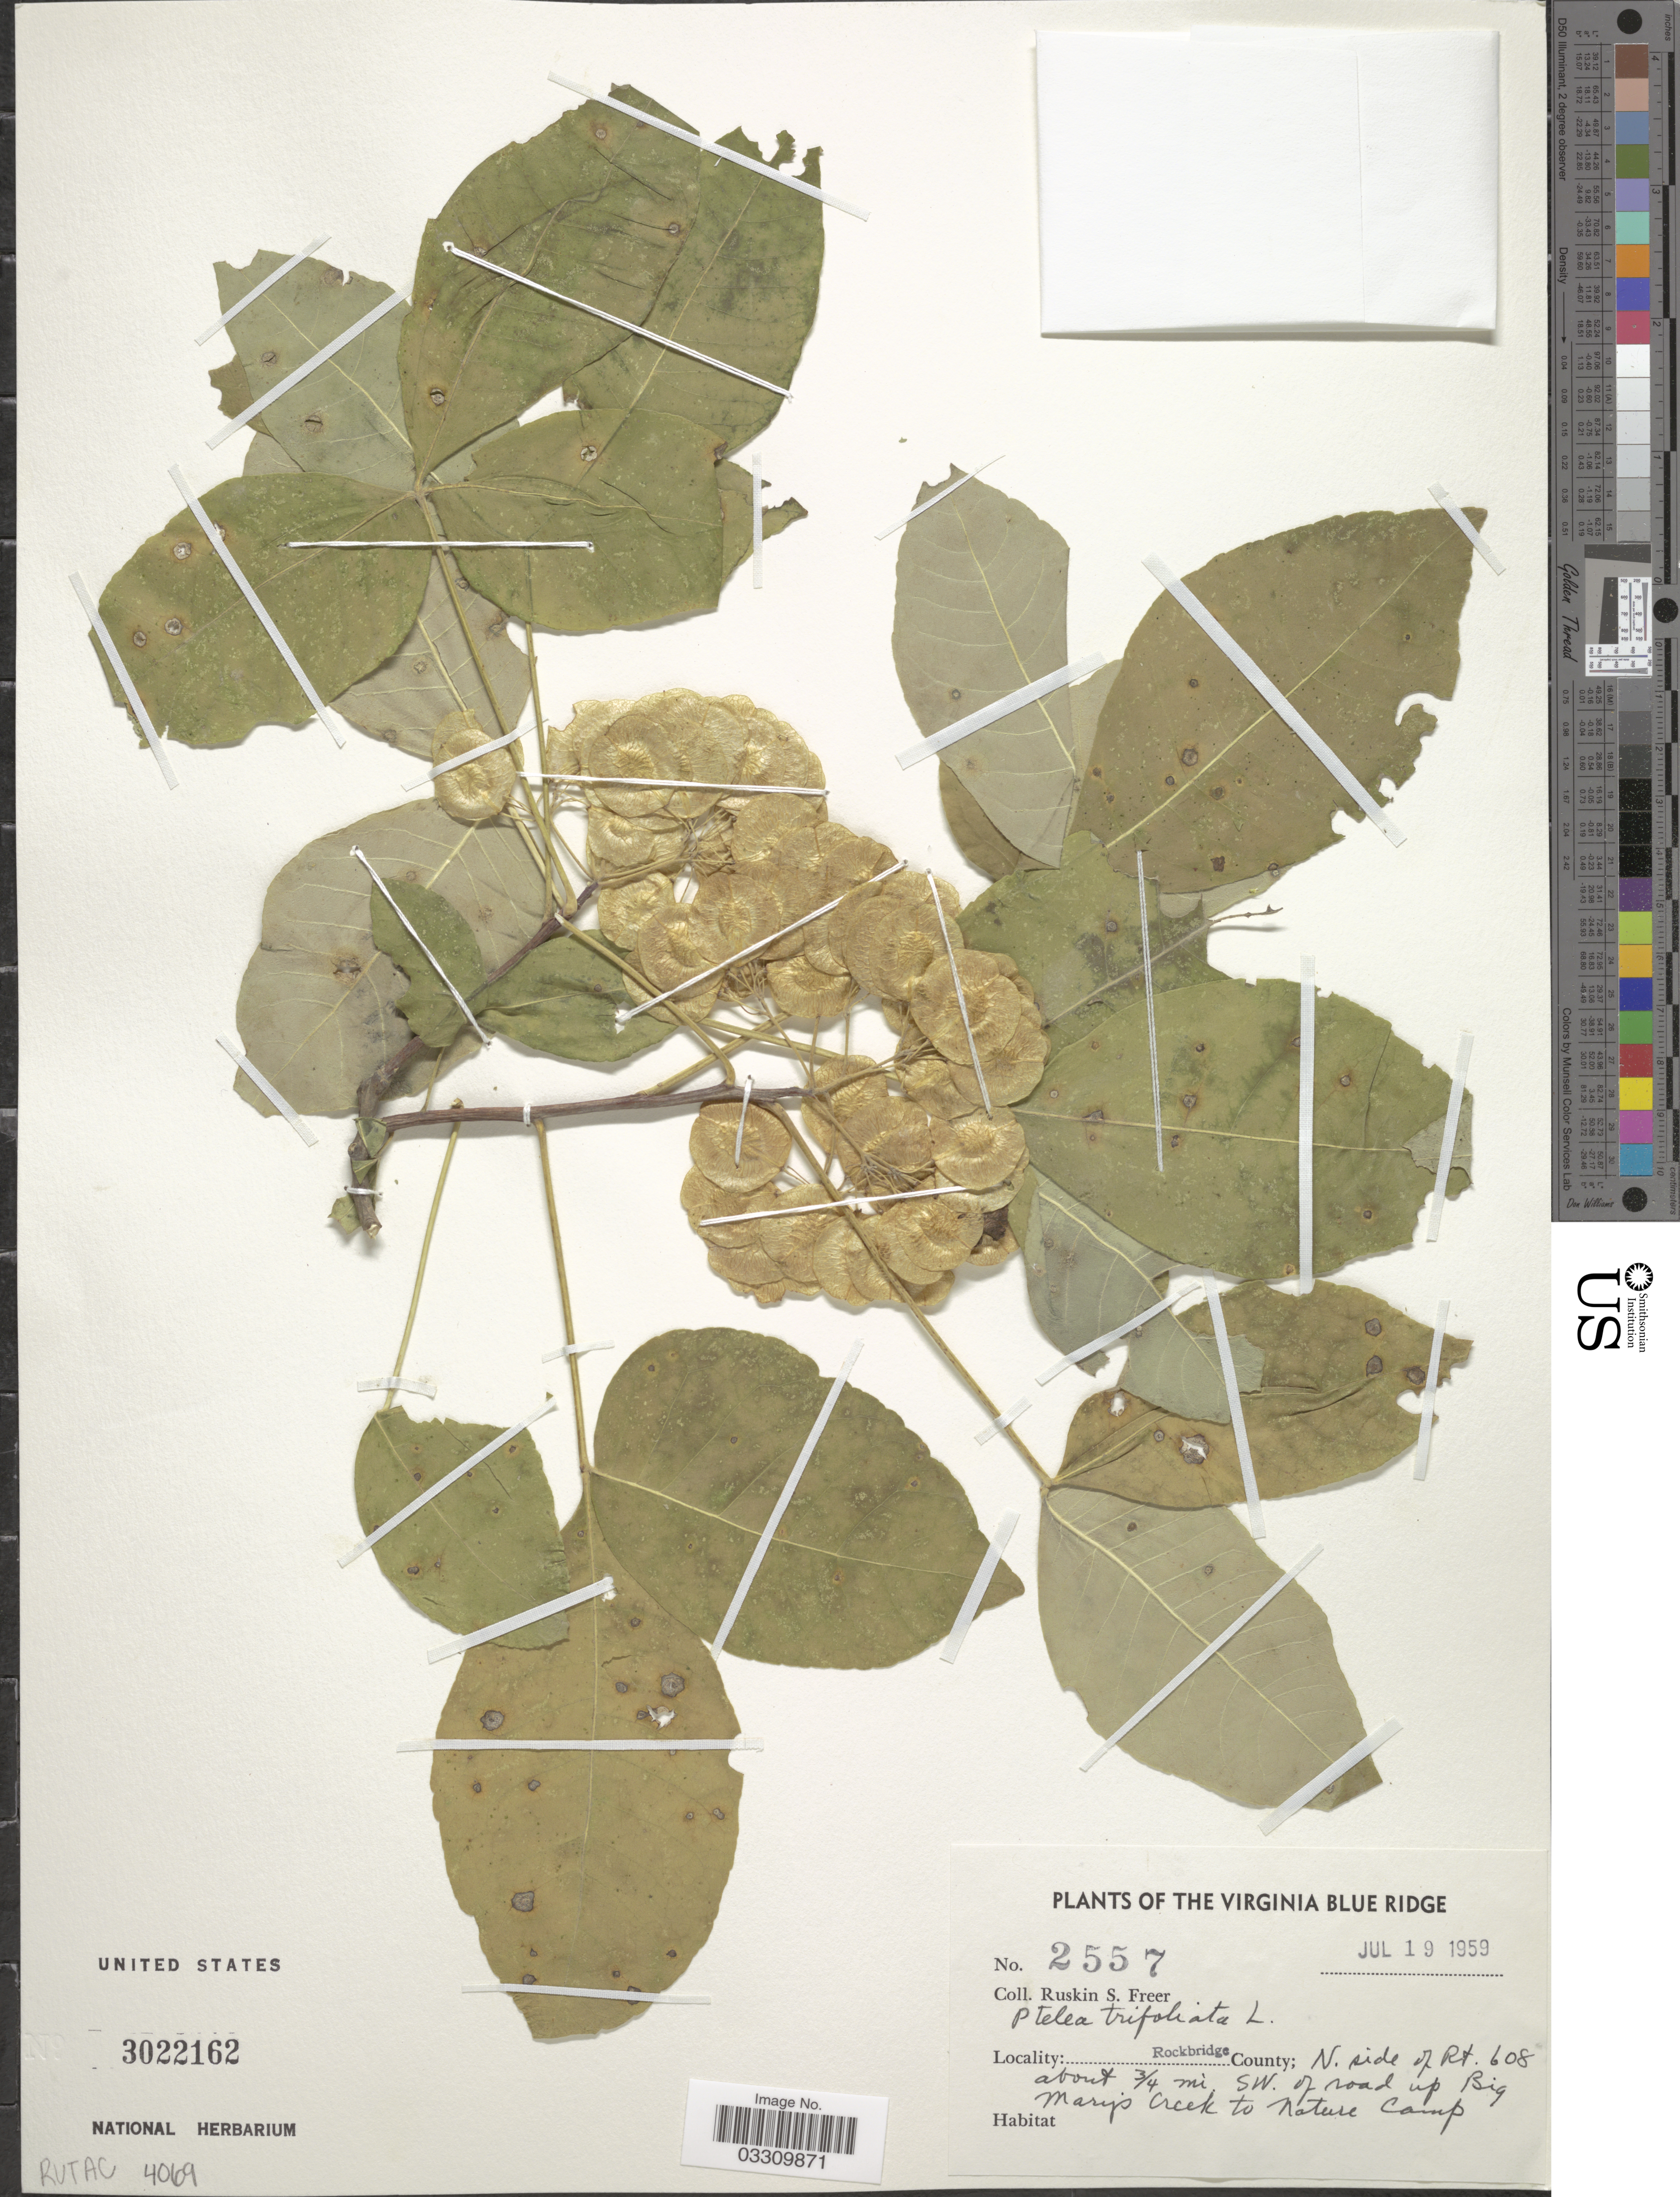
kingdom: Plantae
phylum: Tracheophyta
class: Magnoliopsida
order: Sapindales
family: Rutaceae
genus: Ptelea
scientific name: Ptelea trifoliata var. trifoliata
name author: L.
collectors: R. Freer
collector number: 2557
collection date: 1959-07-19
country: United States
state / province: Virginia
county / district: Rockbridge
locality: The Virginia Blue Ridge. Rockbridge County; N side of Rt. 608 about ¾ mi SW. of road up Big Marys Creek to Nature Camp.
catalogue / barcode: US 3022162